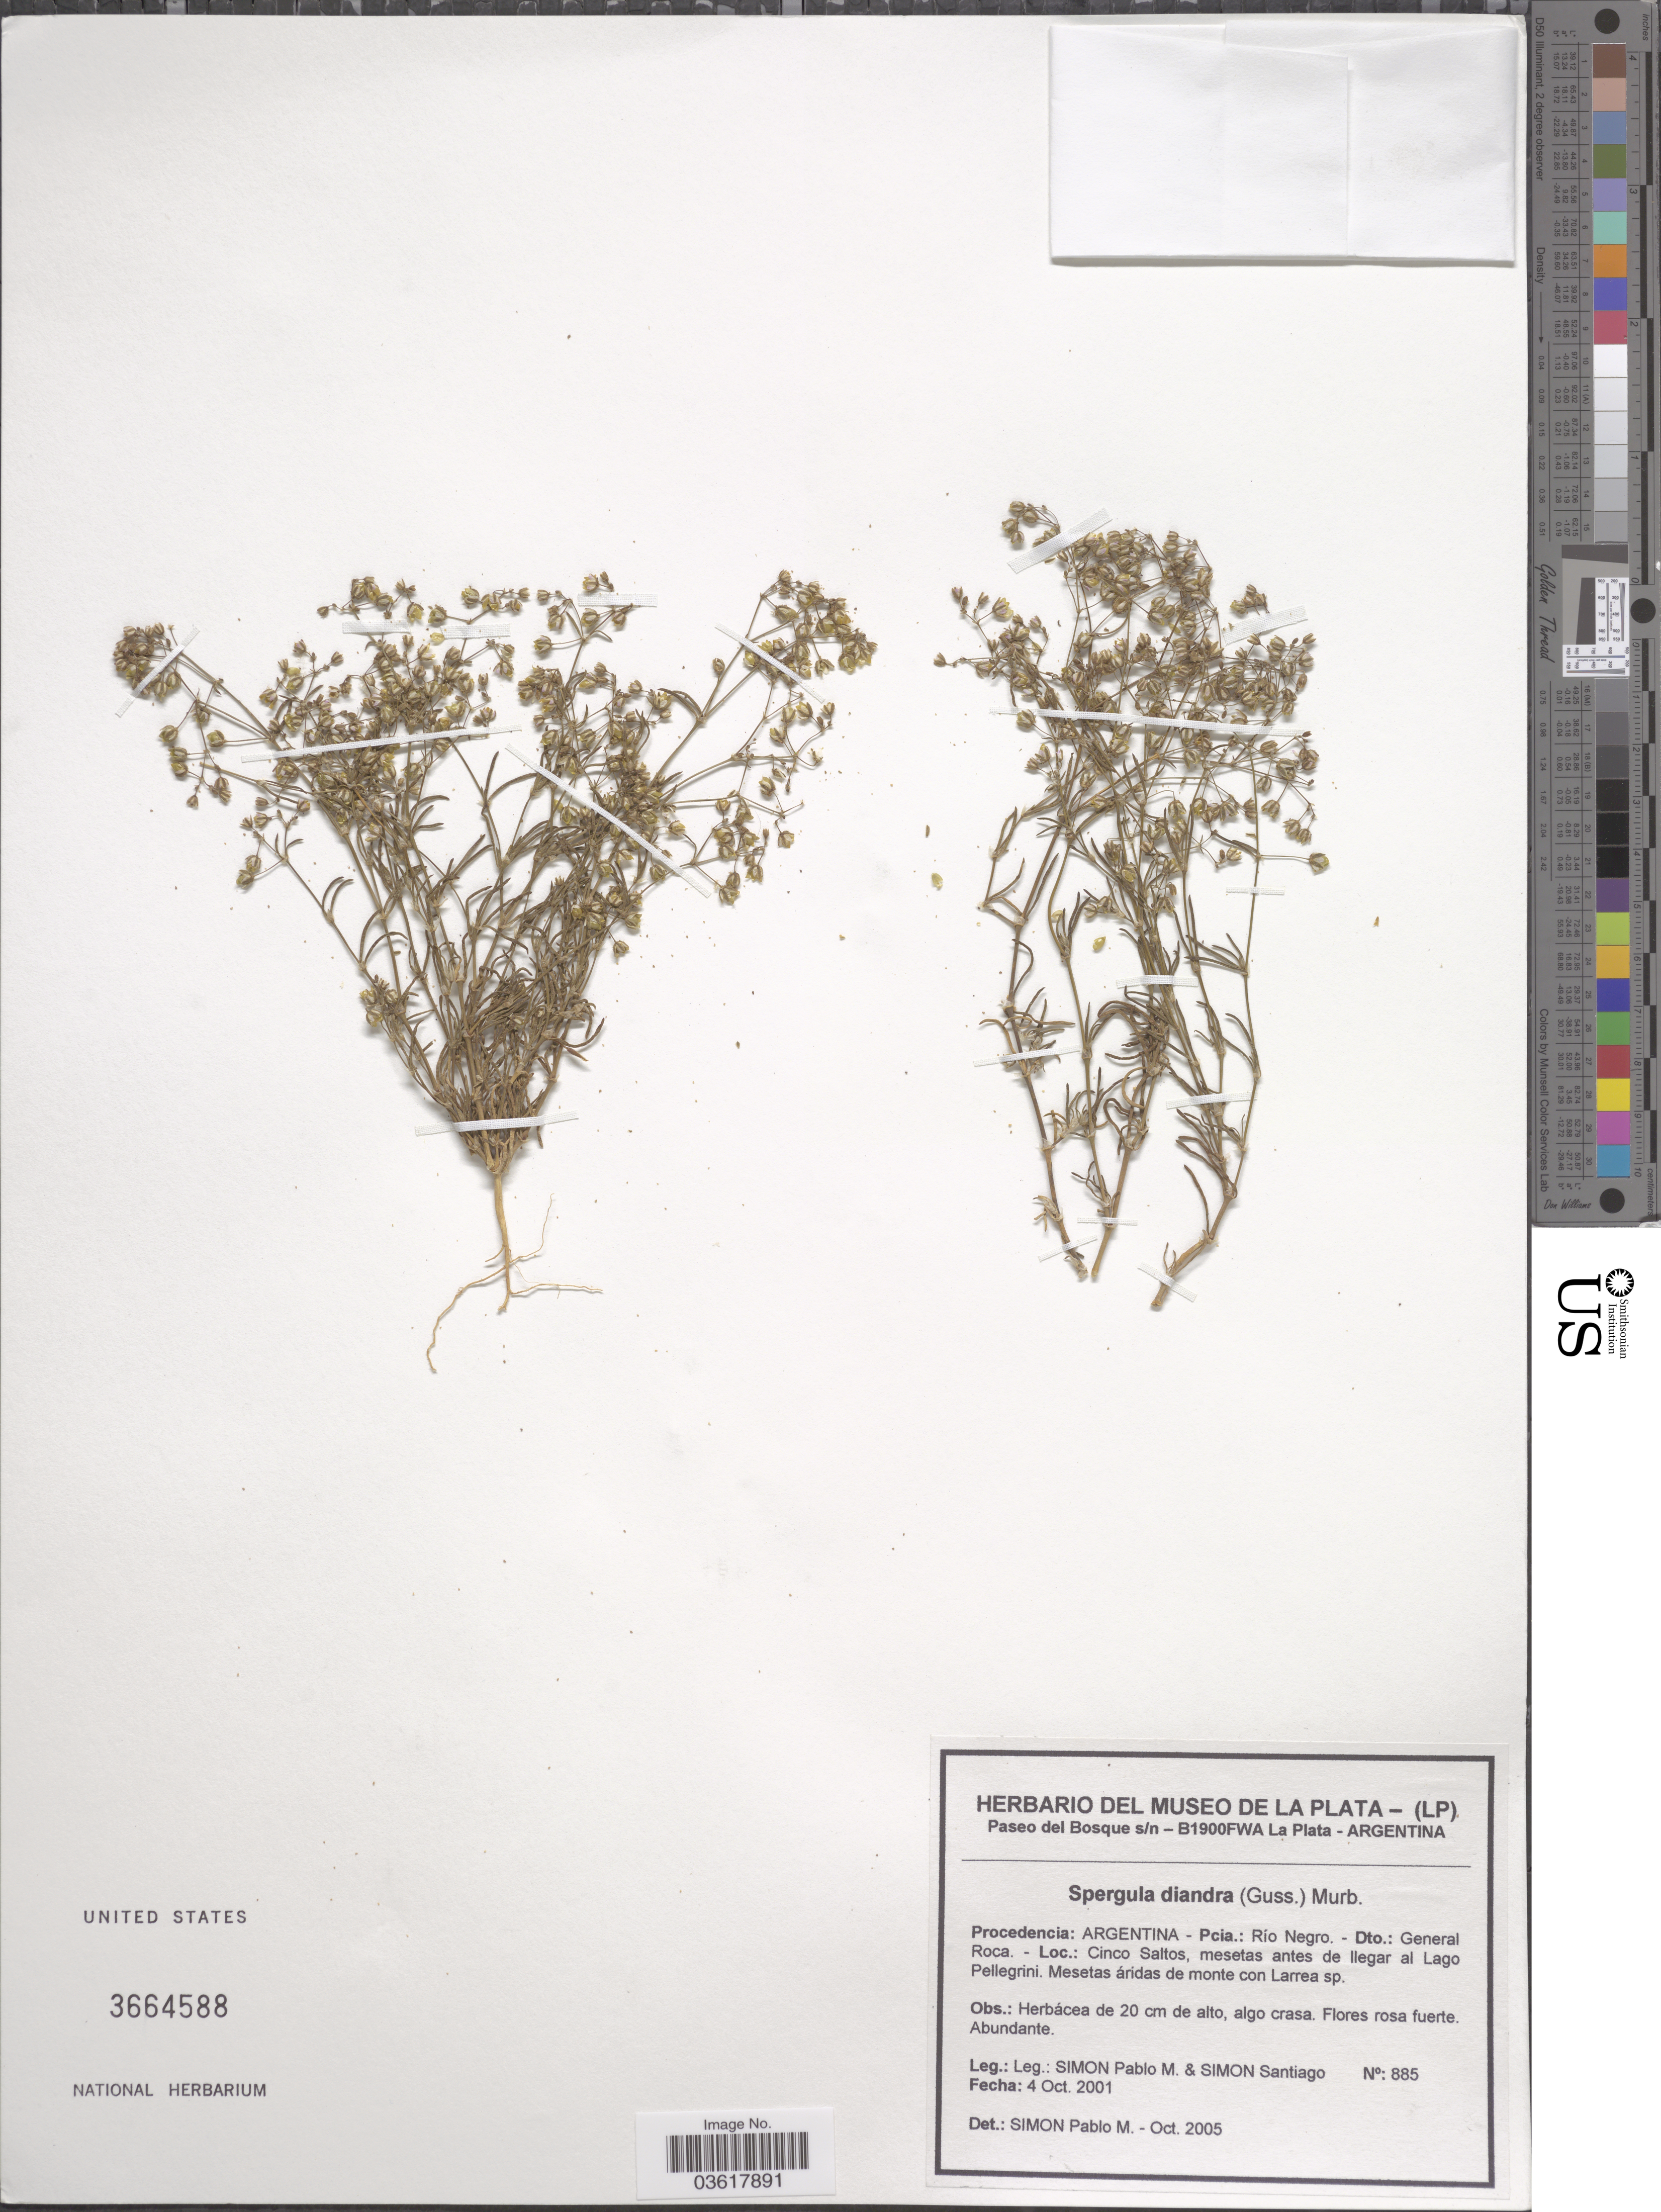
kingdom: Plantae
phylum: Tracheophyta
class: Magnoliopsida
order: Caryophyllales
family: Caryophyllaceae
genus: Spergula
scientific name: Spergula diandra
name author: (Gussone) Murb.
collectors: S. Pablo M. & S. Santiago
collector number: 885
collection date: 2001-10-04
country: Argentina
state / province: Rio Negro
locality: Pcia.: Río Negro. Dto.: General Roca. Cinco Saltos, mesetas antes de llegar al Lago Pellegrini.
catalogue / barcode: US 3664588